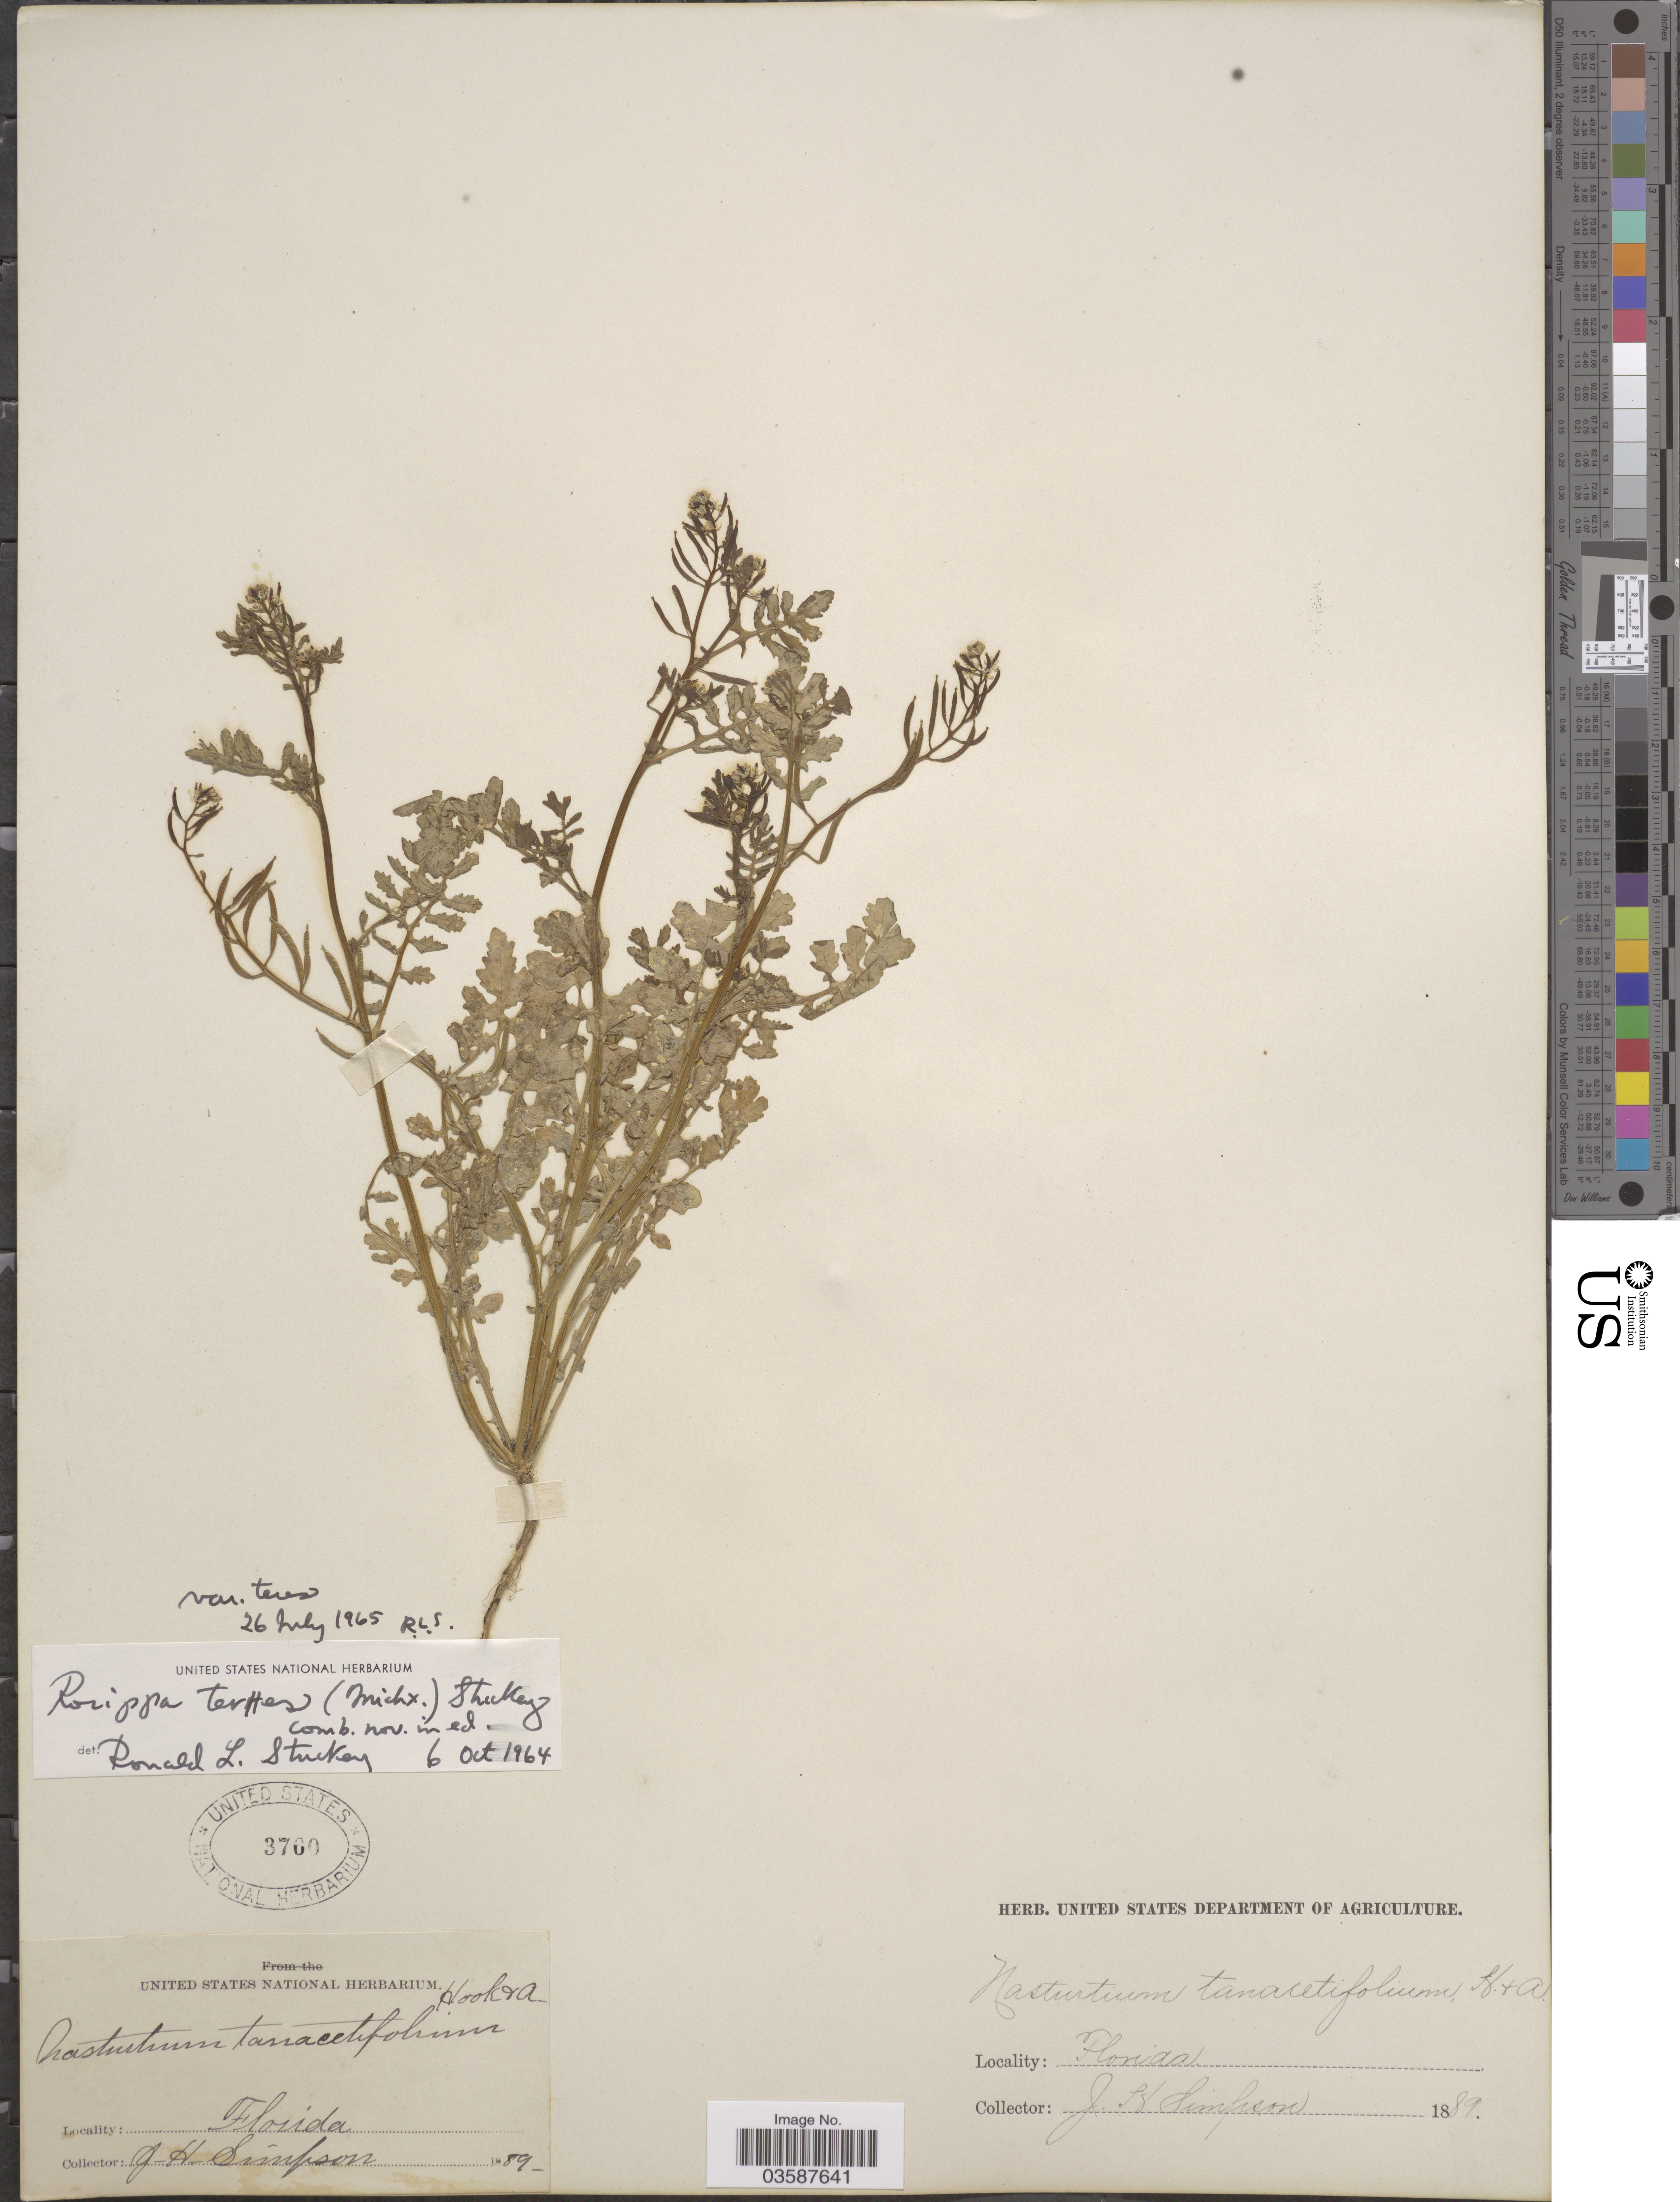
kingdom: Plantae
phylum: Tracheophyta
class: Magnoliopsida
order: Brassicales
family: Brassicaceae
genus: Rorippa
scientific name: Rorippa teres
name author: (Michx.) Stuckey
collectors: J. H. Simpson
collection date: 1889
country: United States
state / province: Florida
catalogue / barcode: US 3760